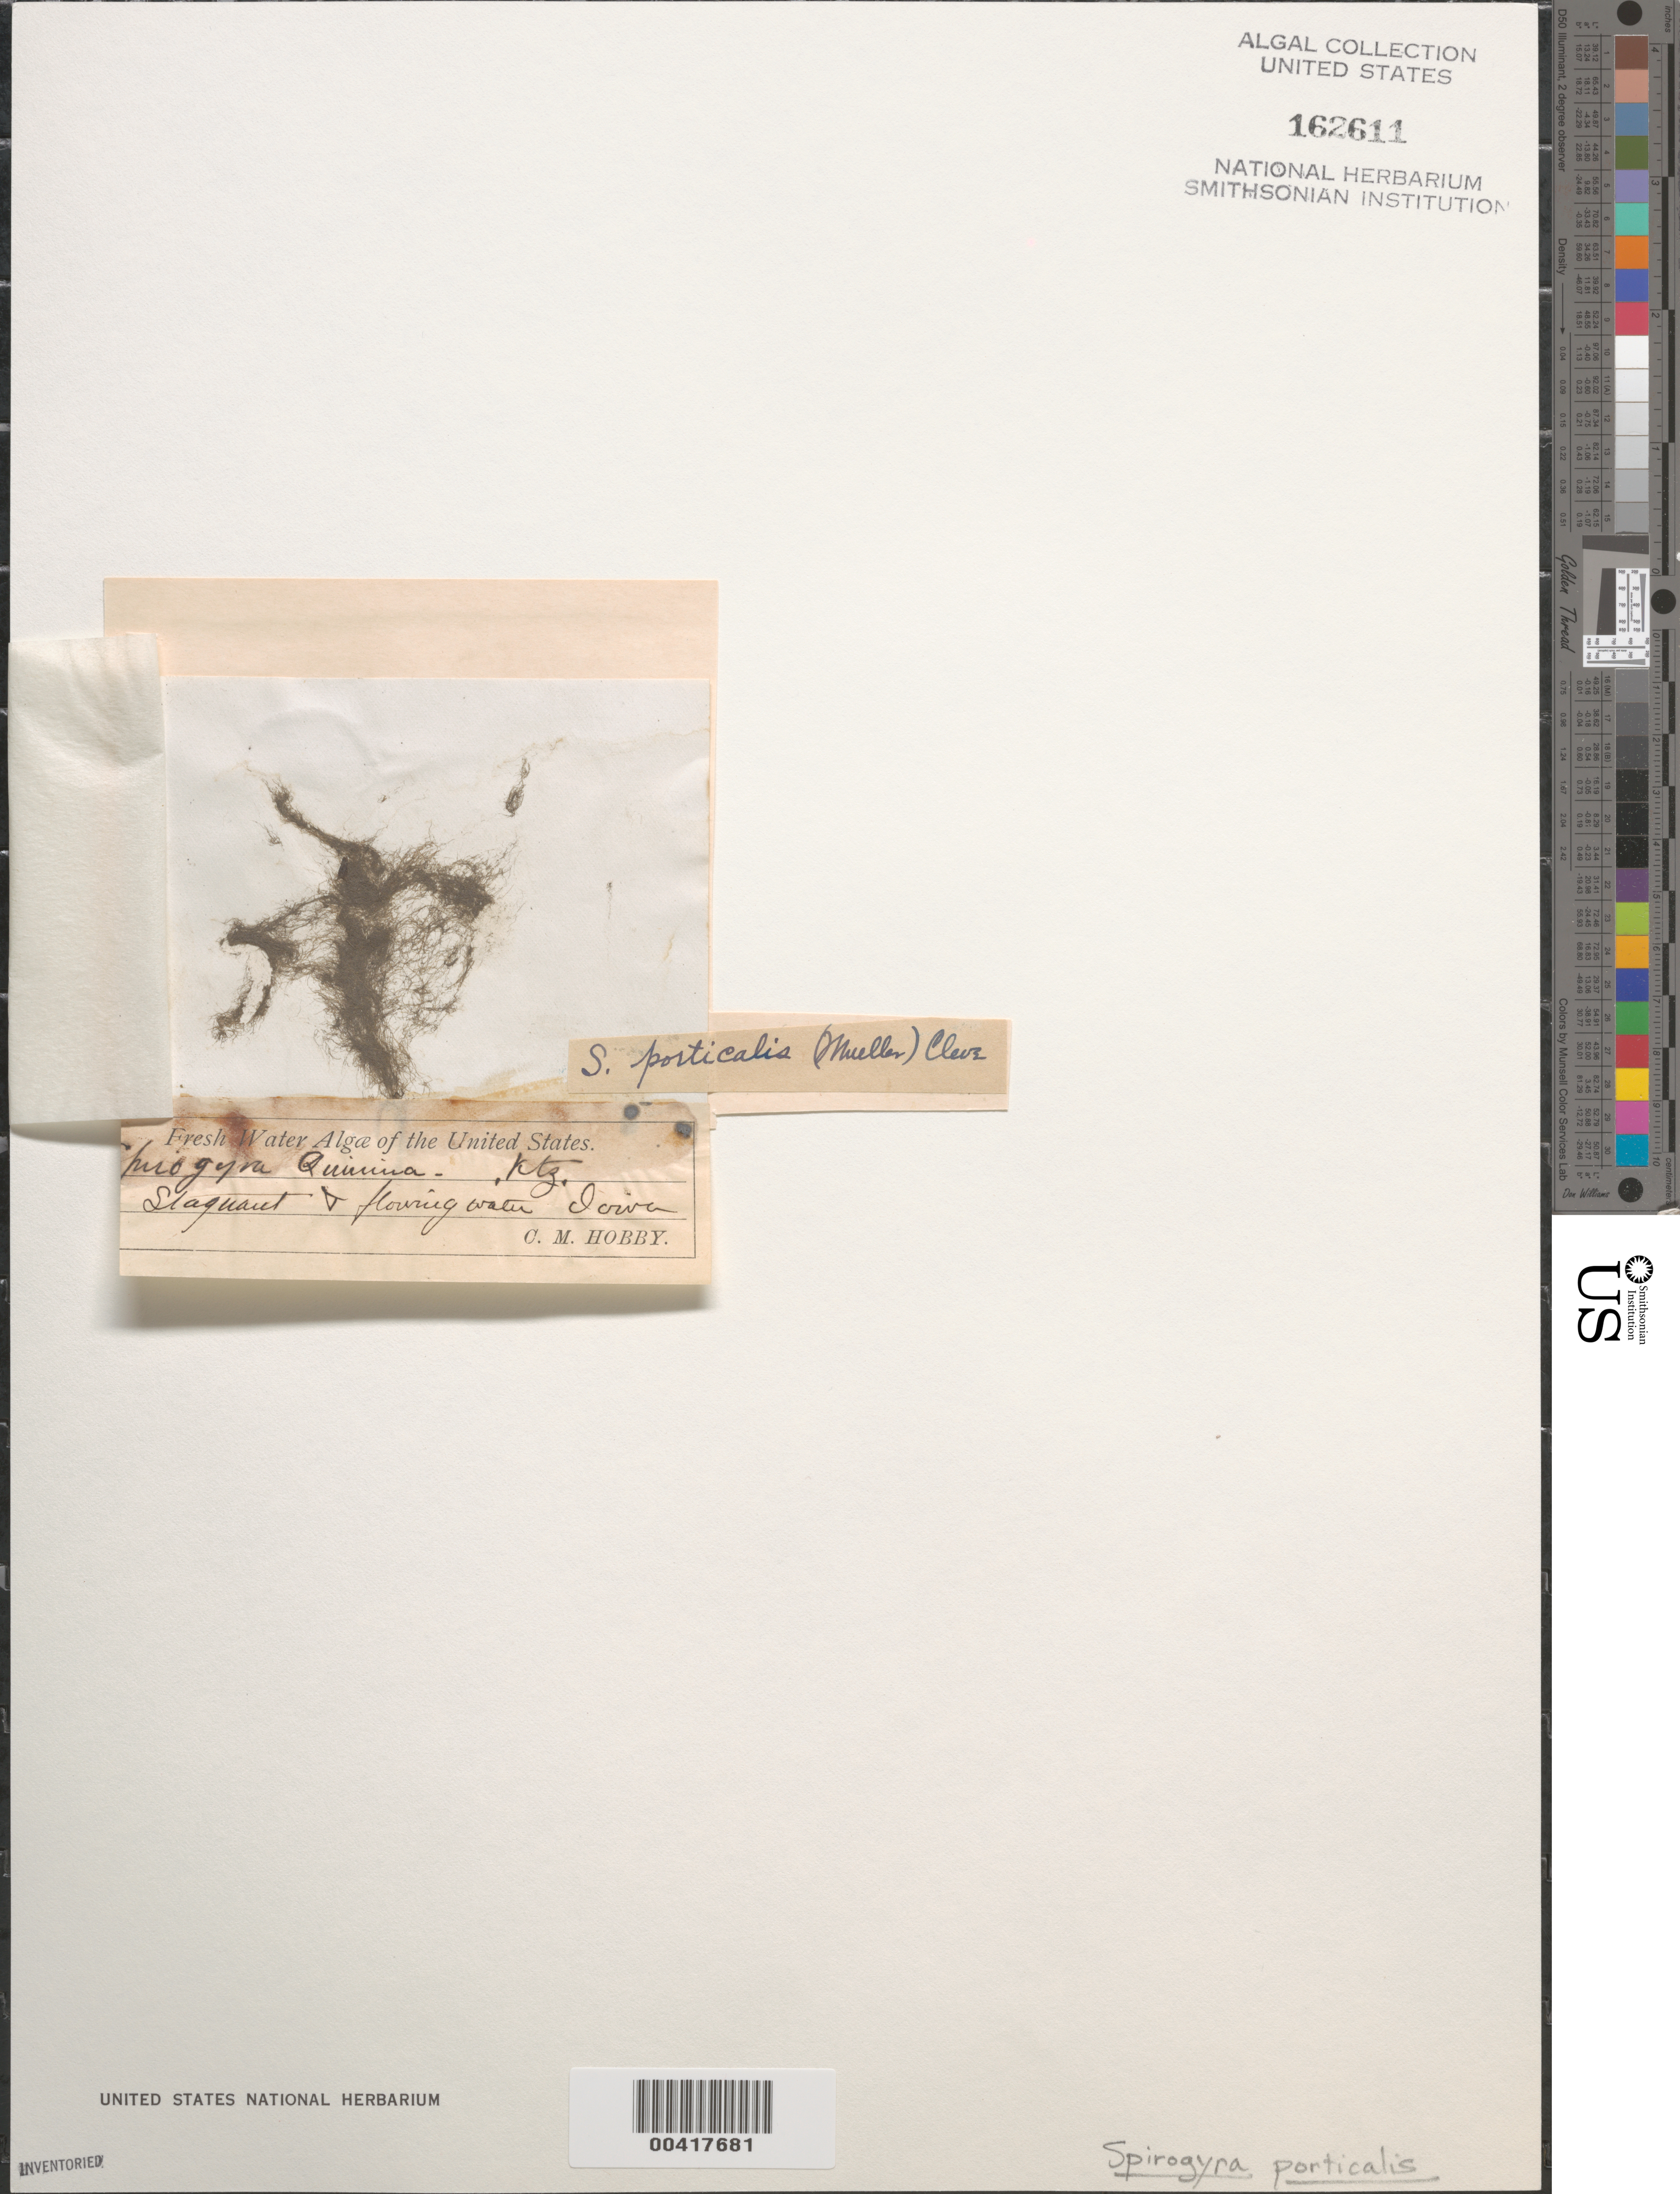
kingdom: Plantae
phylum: Charophyta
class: Zygnematophyceae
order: Zygnematales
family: Zygnemataceae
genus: Spirogyra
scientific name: Spirogyra porticalis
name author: (O.F. Muell.) Dumort.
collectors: C. Hobby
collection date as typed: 18--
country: United States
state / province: Iowa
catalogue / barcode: US 162611